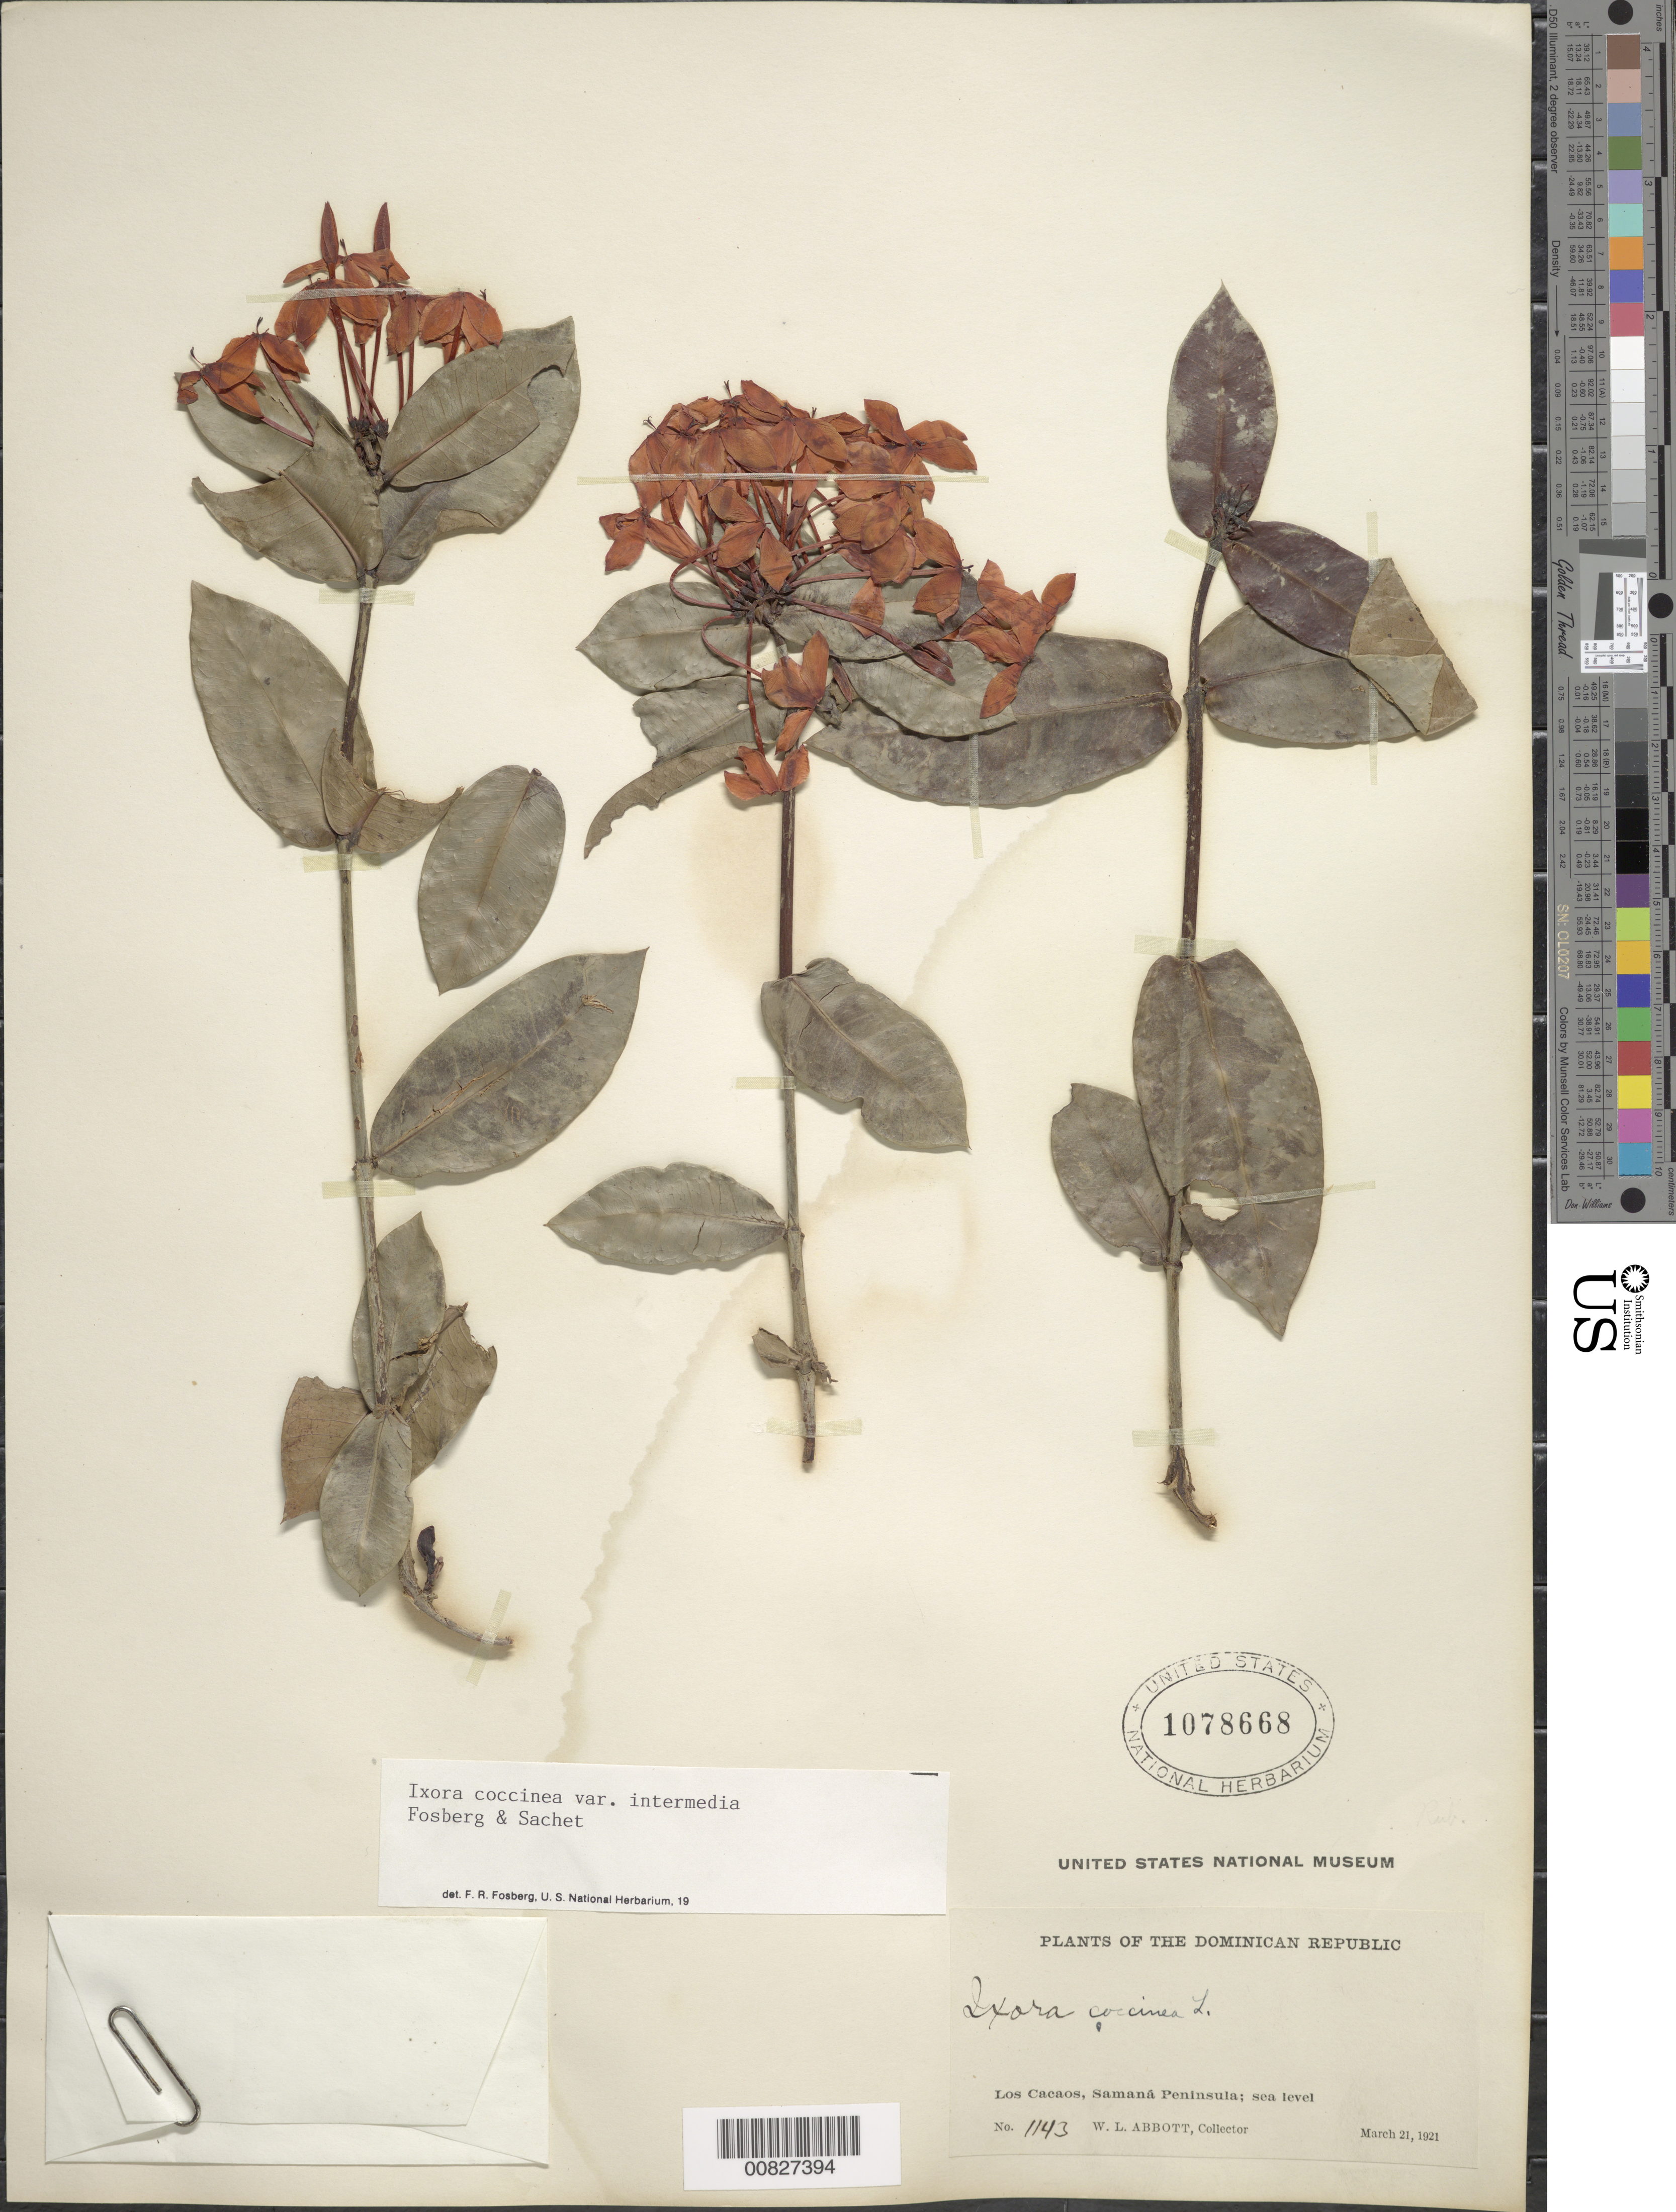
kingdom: Plantae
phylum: Tracheophyta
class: Magnoliopsida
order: Gentianales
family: Rubiaceae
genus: Ixora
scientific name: Ixora coccinea var. coccinea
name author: L.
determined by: Fosberg, F. R.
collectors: W. L. Abbott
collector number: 1143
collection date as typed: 21 Mar 1921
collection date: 1921-03-21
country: Dominican Republic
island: Hispaniola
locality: Los Cacaos, Samaná Peninsula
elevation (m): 0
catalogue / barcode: US 1078668